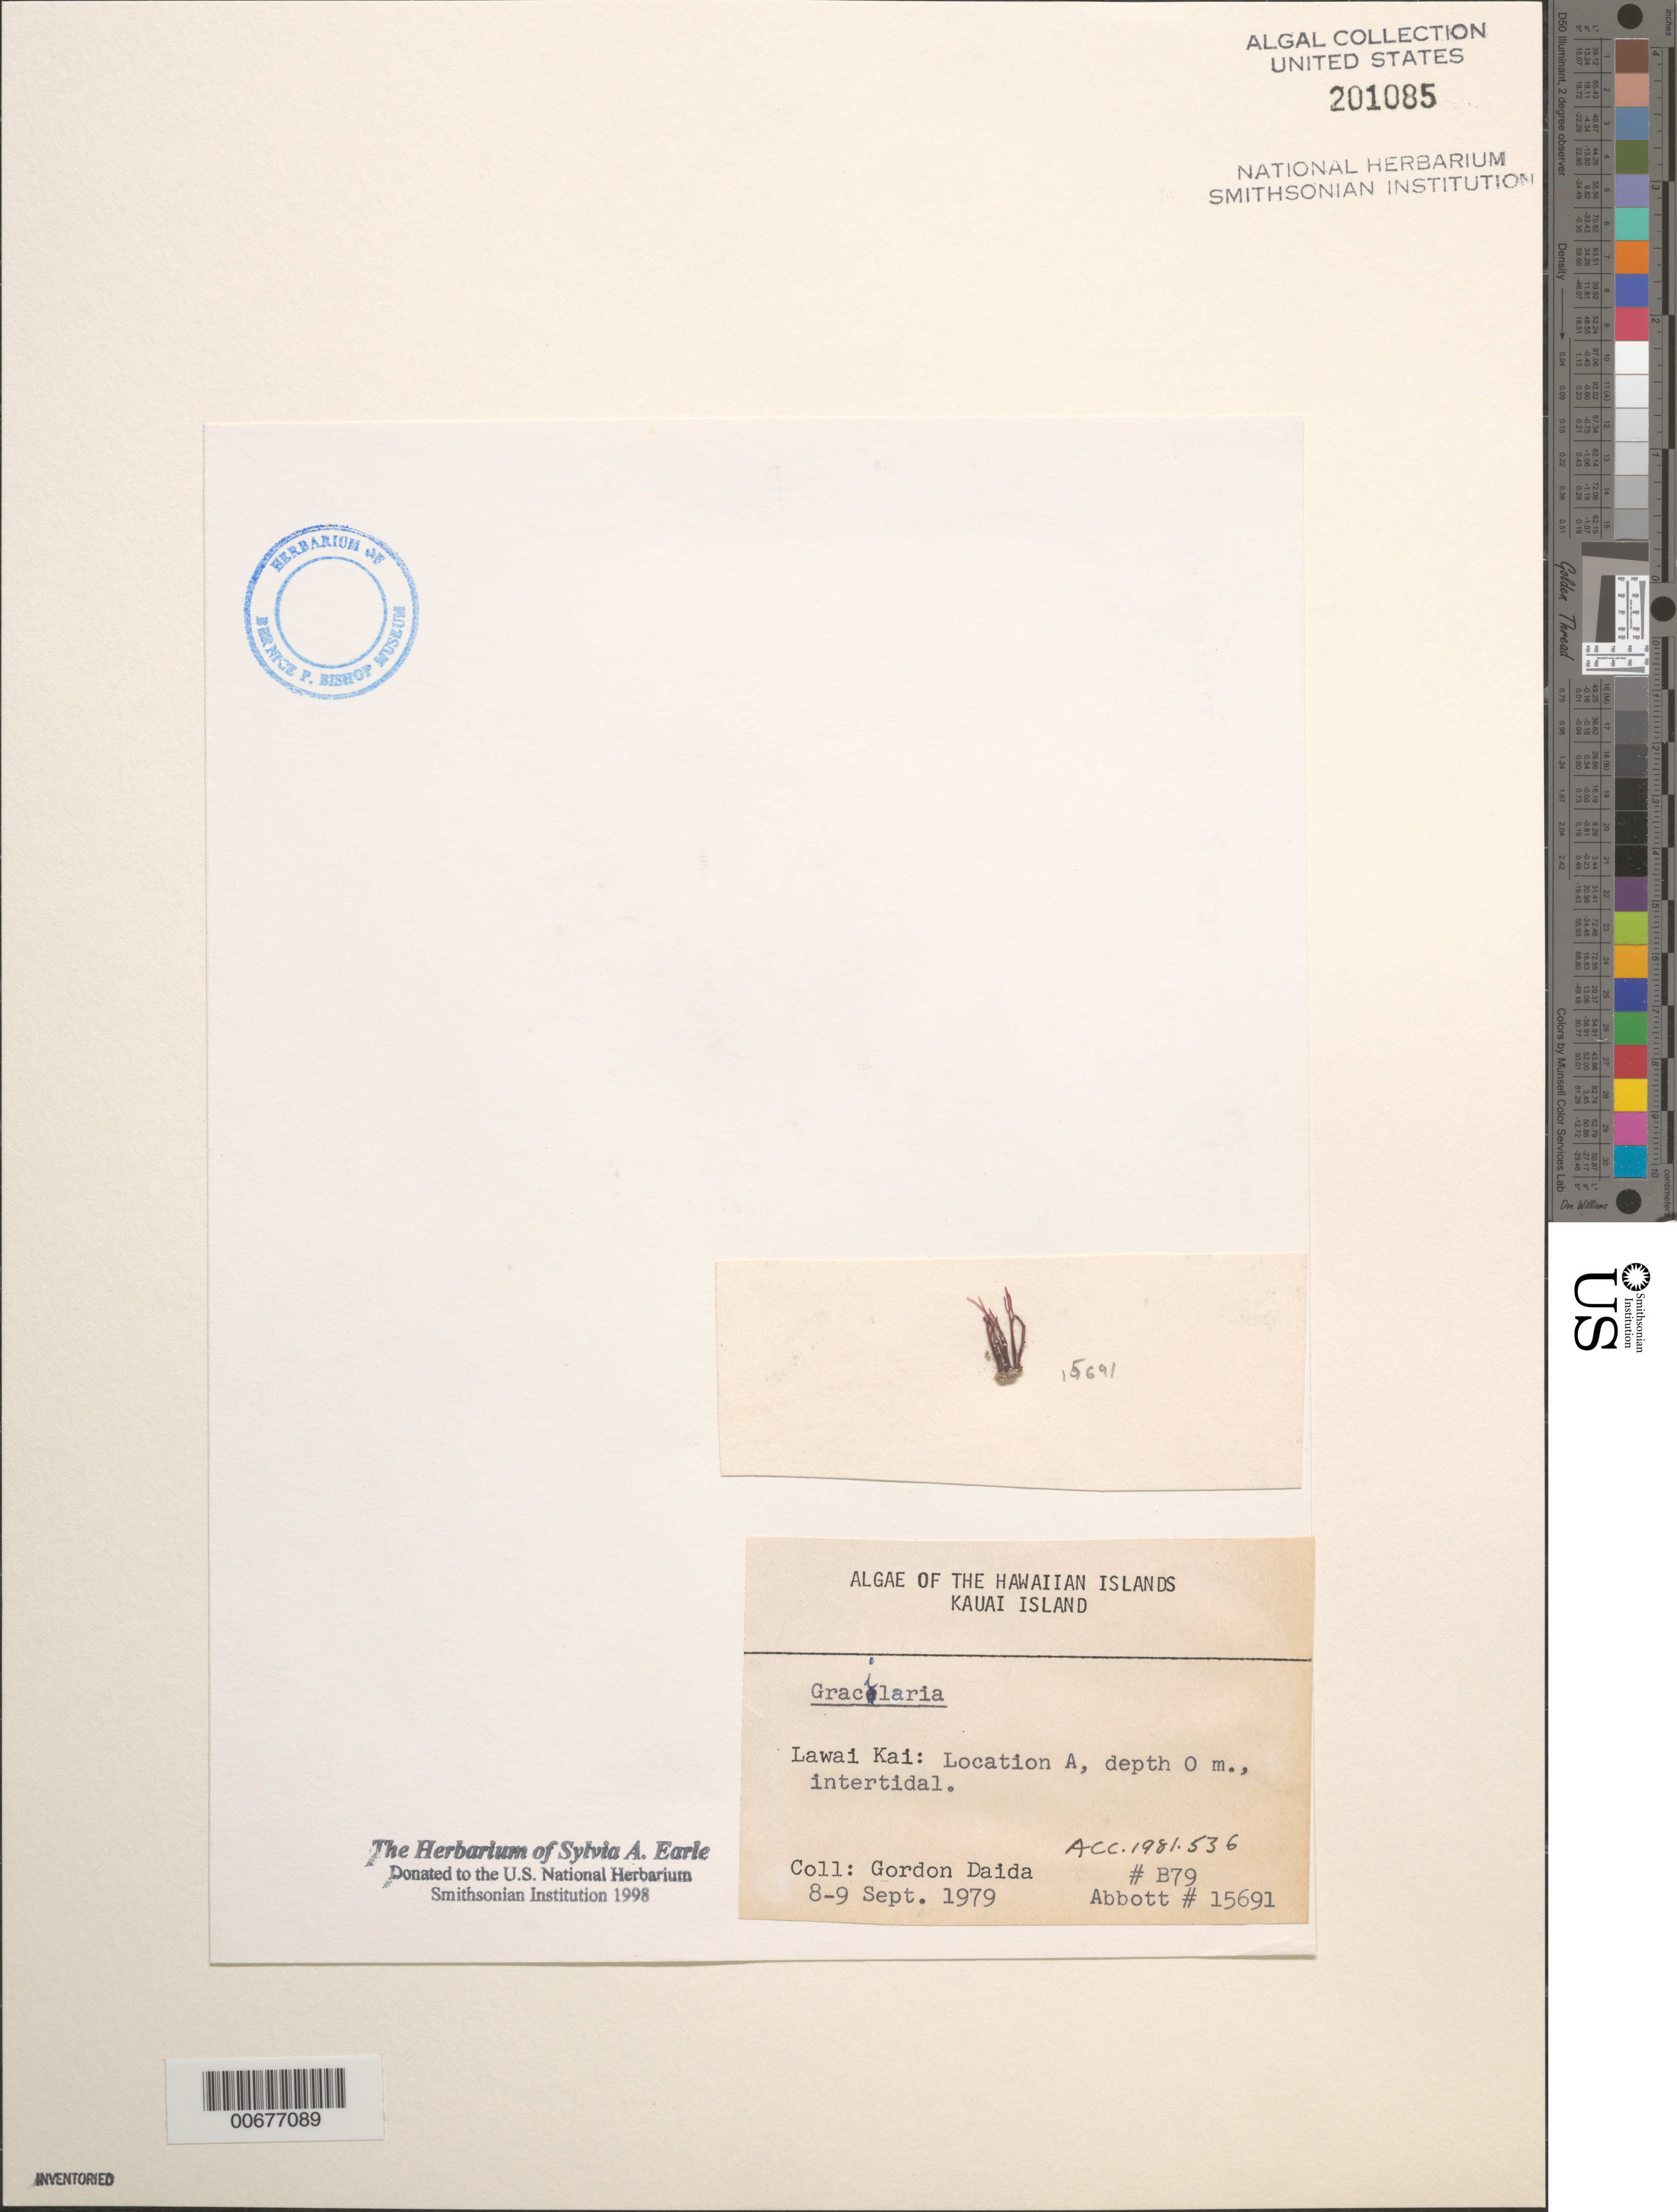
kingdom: Plantae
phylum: Rhodophyta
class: Florideophyceae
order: Gracilariales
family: Gracilariaceae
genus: Gracilaria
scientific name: Gracilaria sp.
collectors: G. Daida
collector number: B79 & IAA 15691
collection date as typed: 08 Sep 1979 to 09 Sep 1979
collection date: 1979-09-08/1979-09-09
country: United States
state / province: Hawaii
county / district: Kauai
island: Kaua'i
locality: Lawai Kai, Location A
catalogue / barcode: US 201085